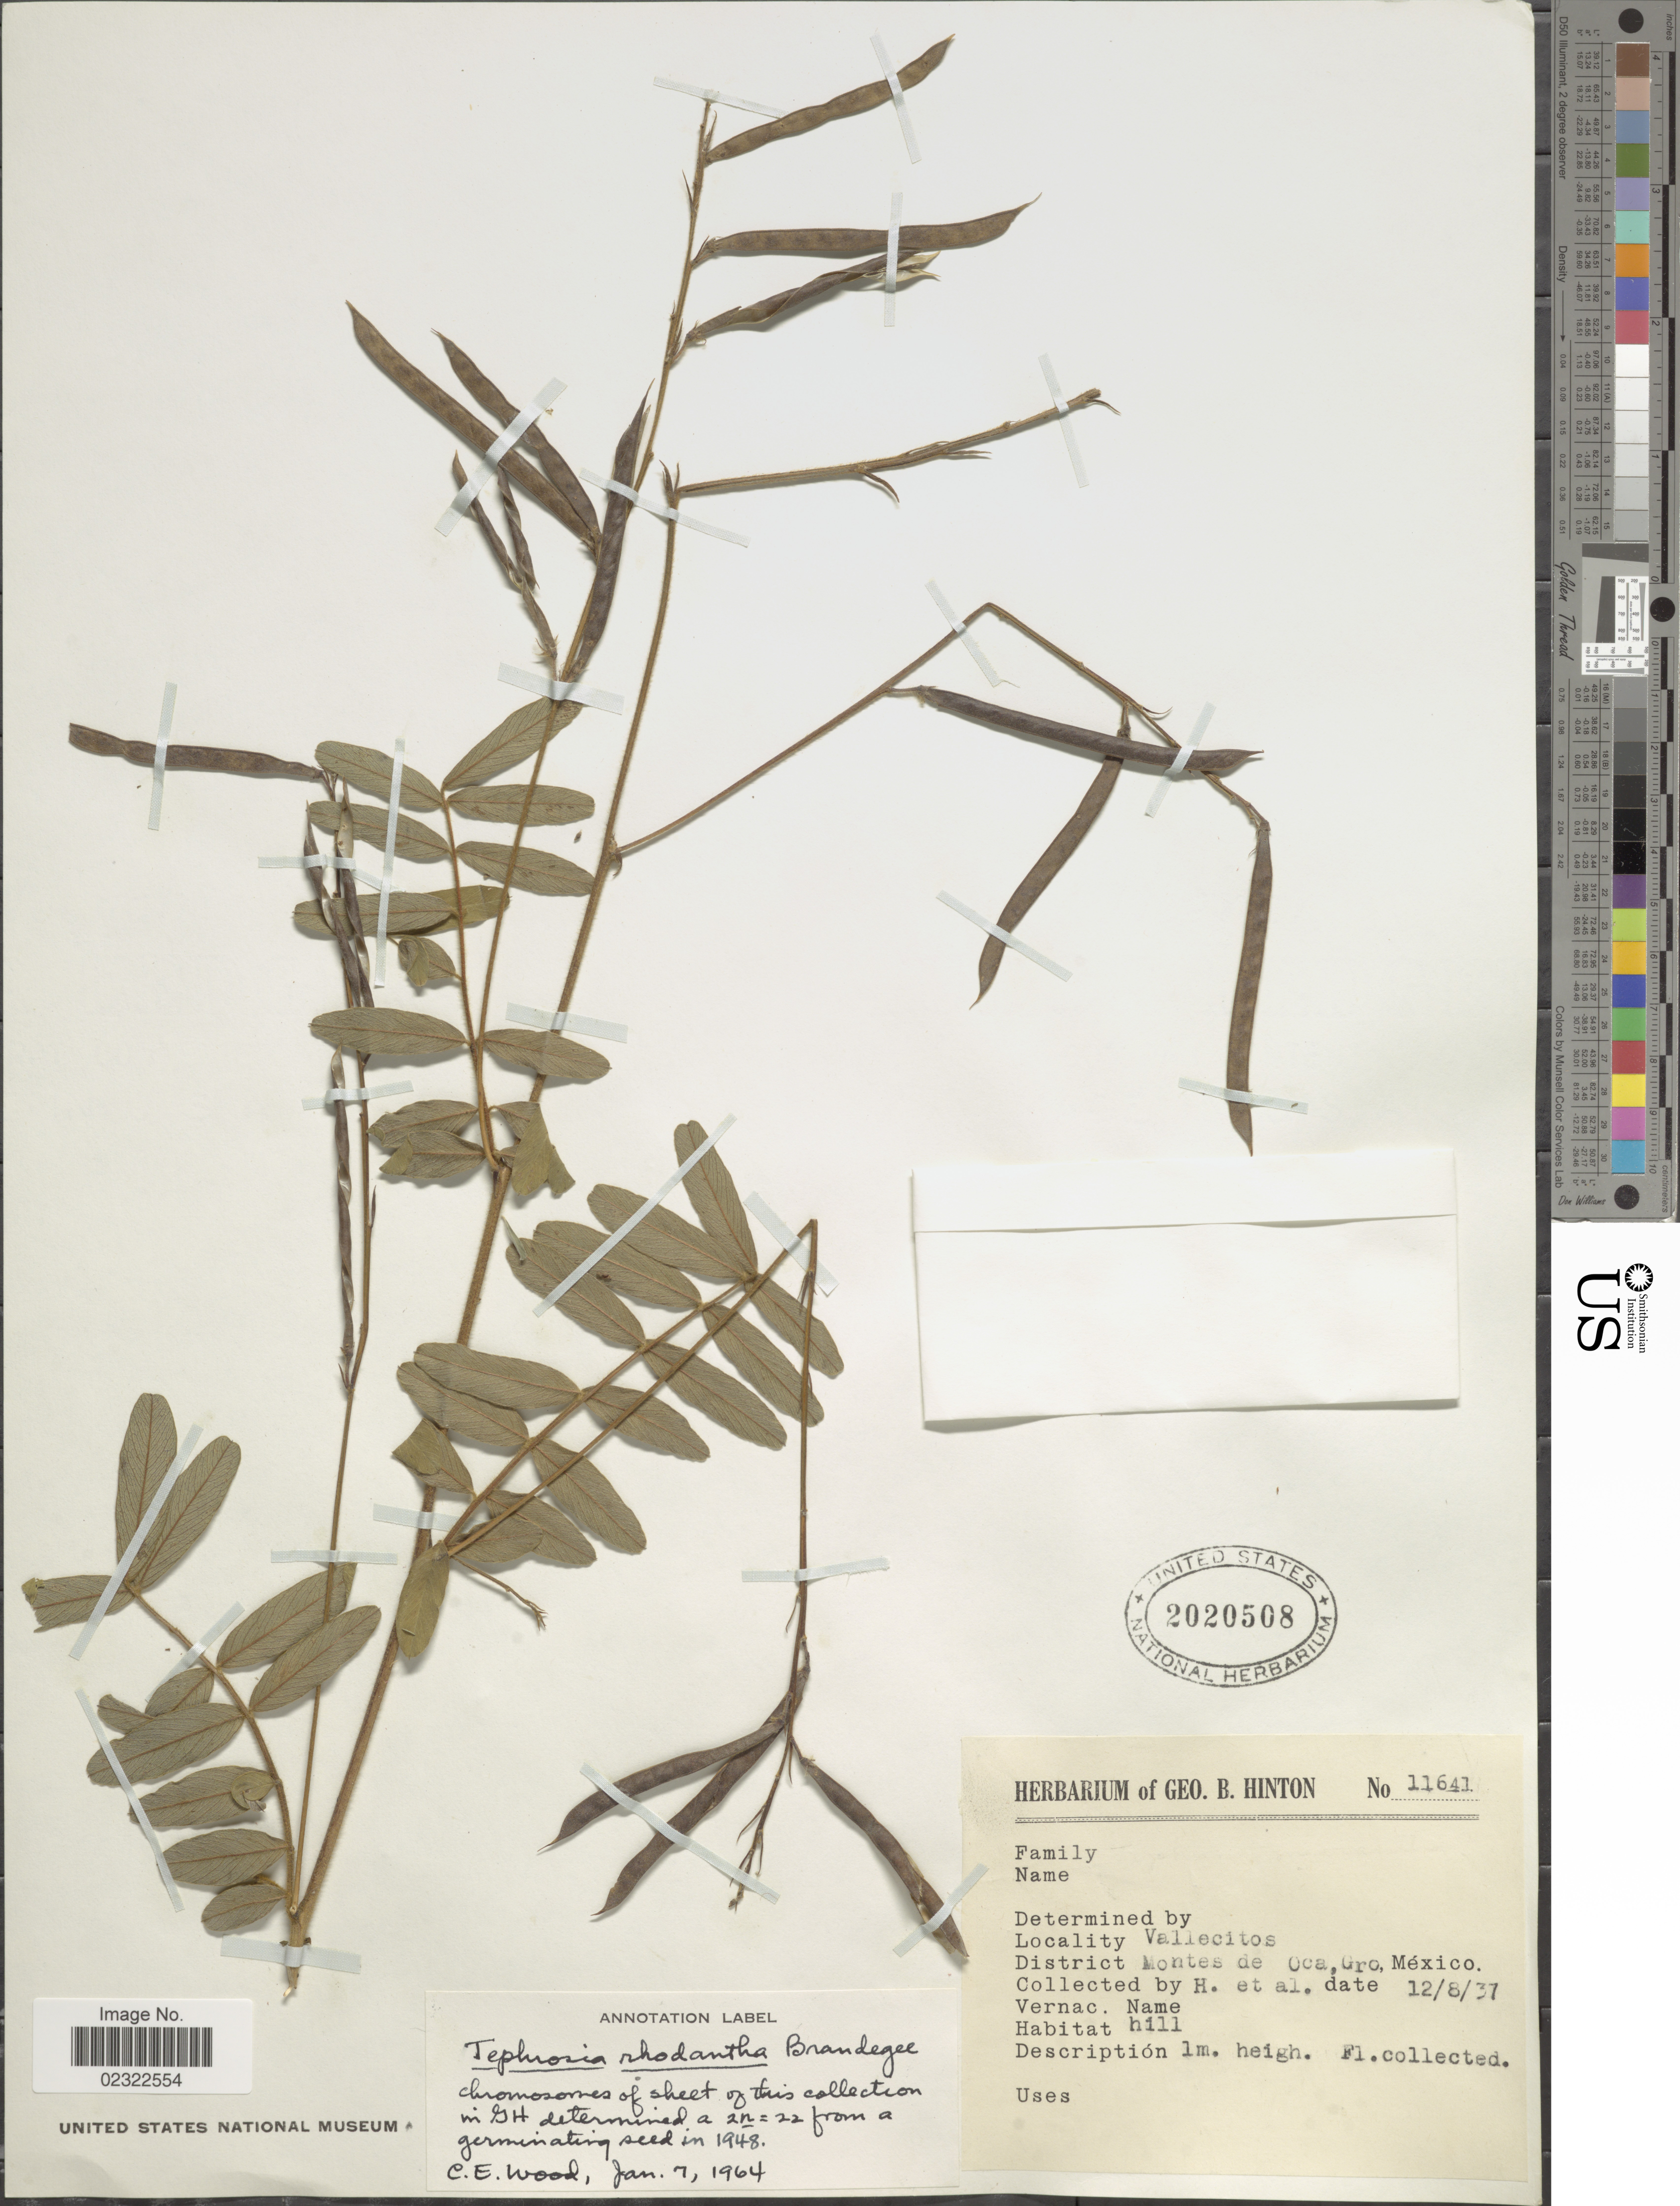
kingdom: Plantae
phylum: Tracheophyta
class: Magnoliopsida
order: Fabales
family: Fabaceae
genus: Tephrosia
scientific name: Tephrosia rhodantha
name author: Brandegee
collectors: G. B. Hinton & et al.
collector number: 11641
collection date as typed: Transcribed d/m/y: 12/8/37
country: Mexico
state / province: Guerrero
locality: Vallecitos, Montes de Oca, Gro. Mexico.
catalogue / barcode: US 2020508